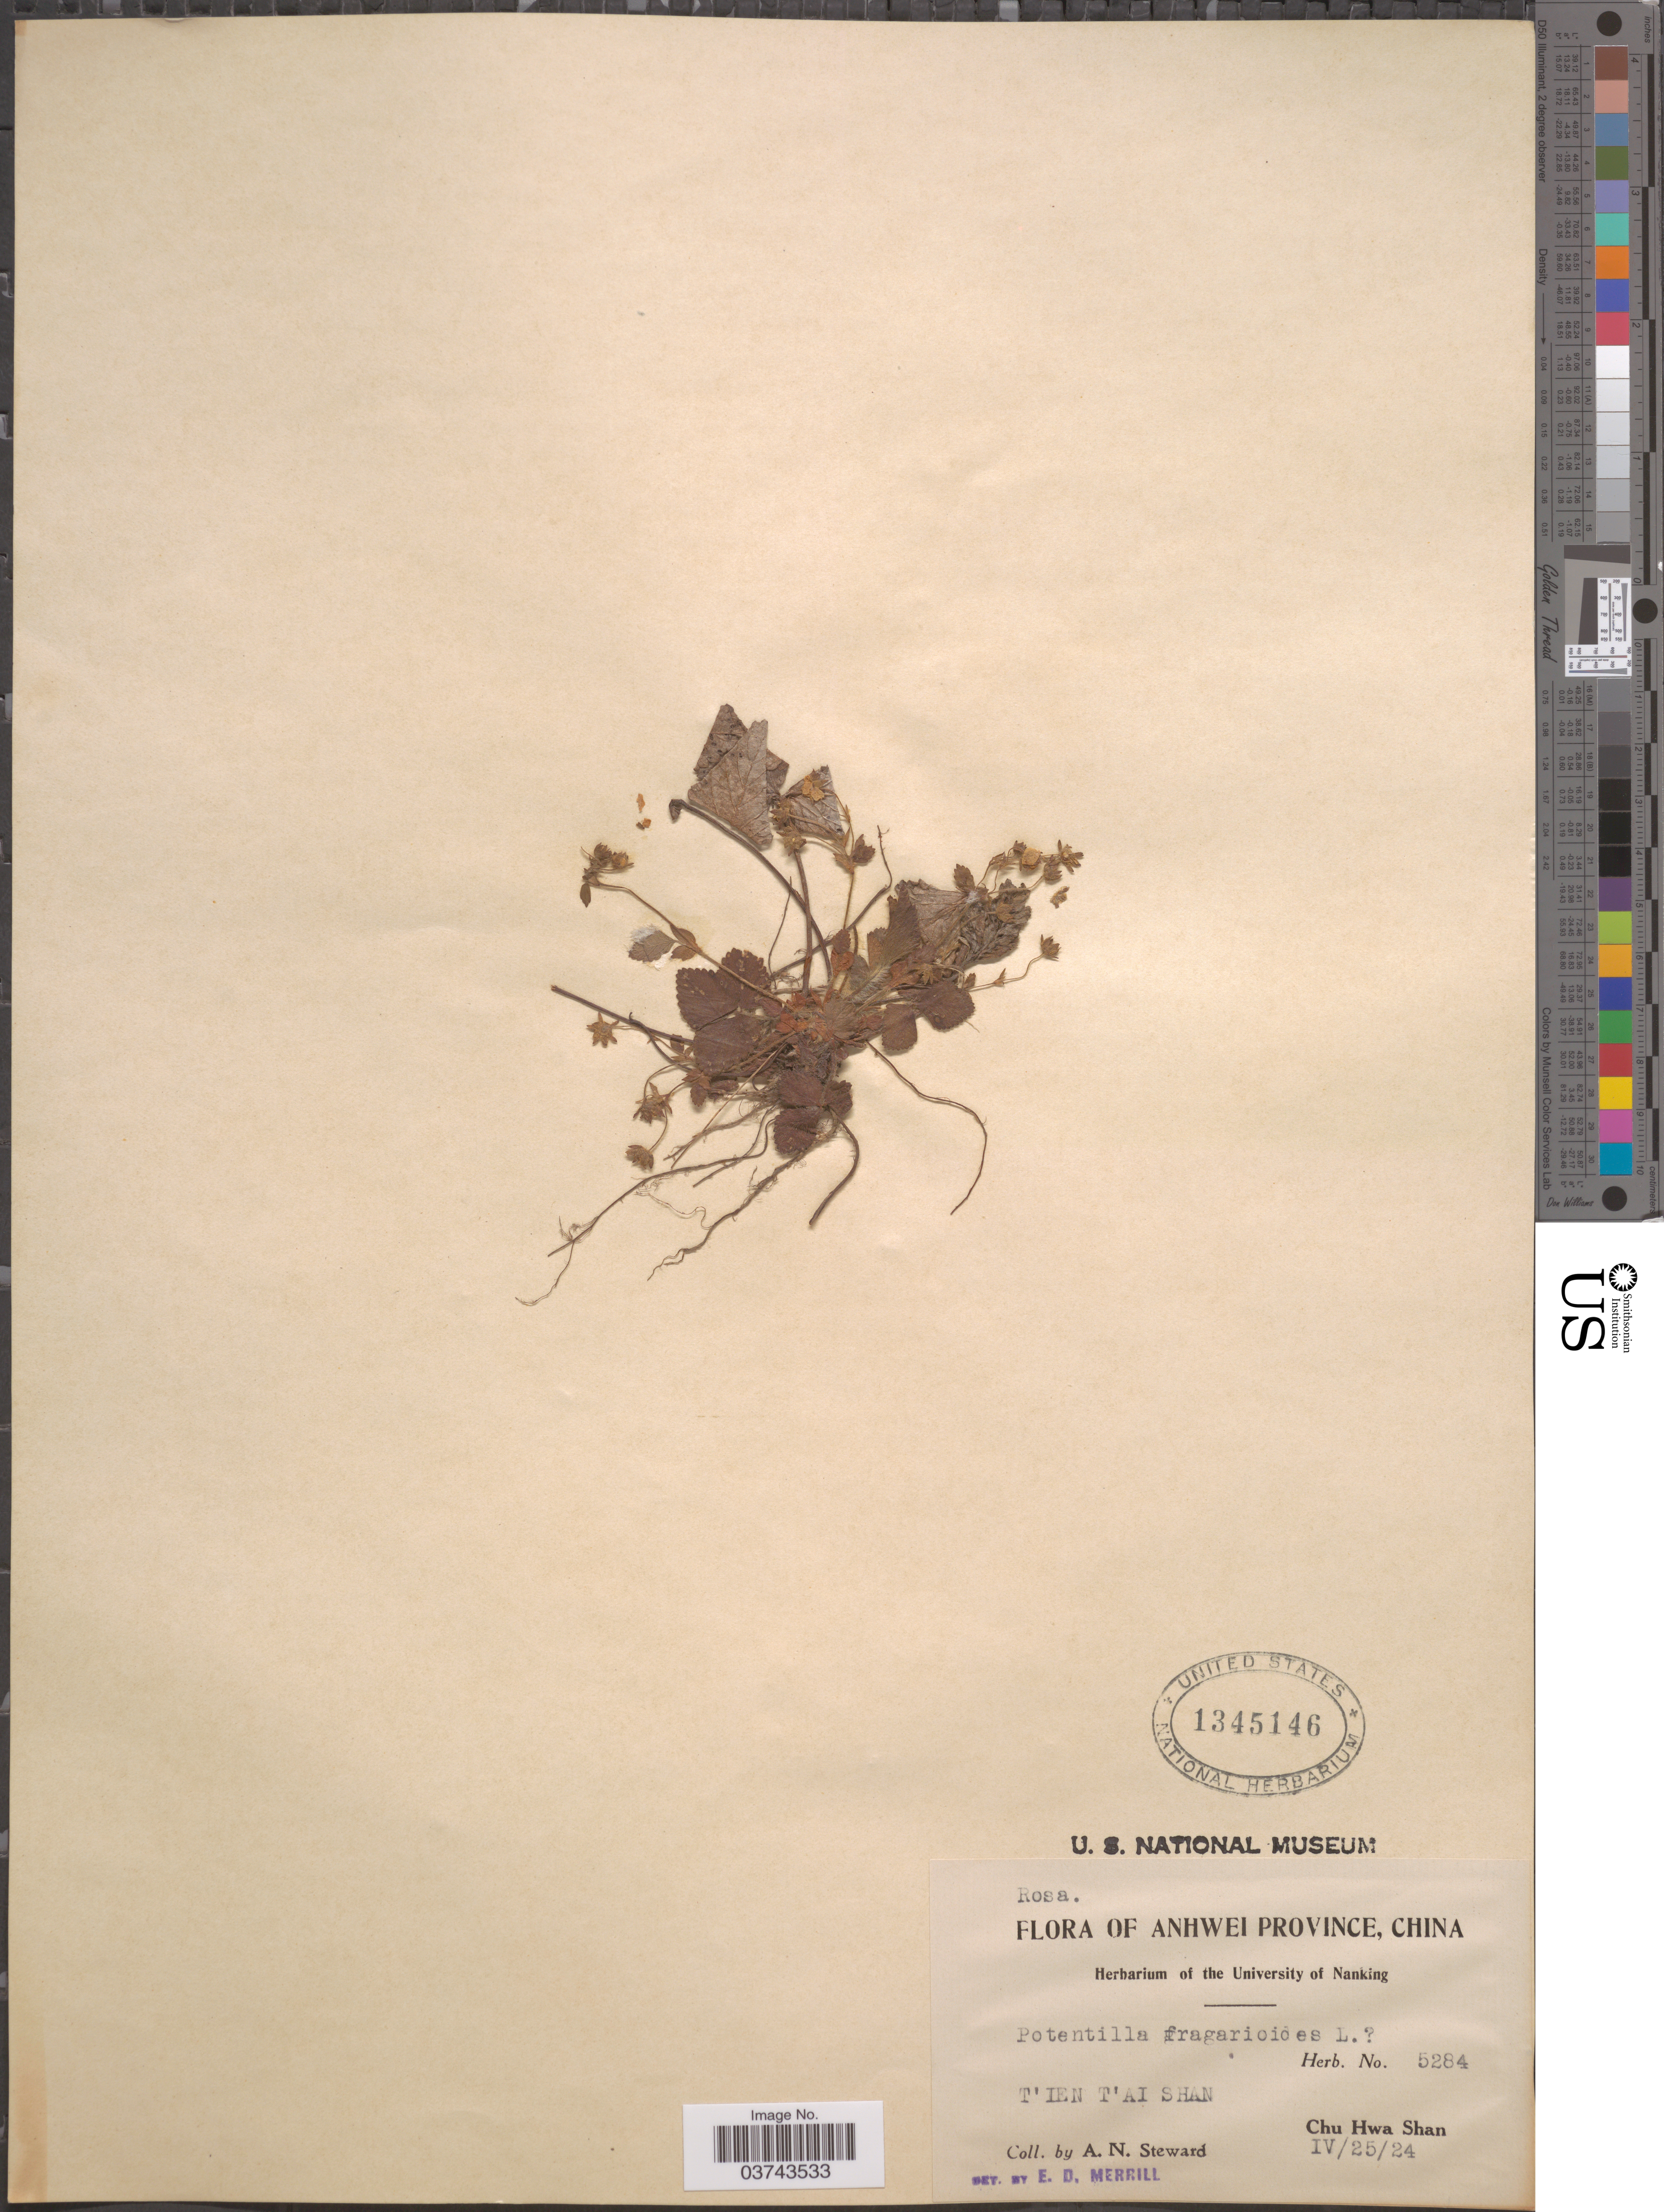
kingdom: Plantae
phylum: Tracheophyta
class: Magnoliopsida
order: Rosales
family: Rosaceae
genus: Potentilla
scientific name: Potentilla fragarioides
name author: L.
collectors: A. N. Steward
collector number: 5284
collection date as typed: Transcribed d/m/y: 25/4/24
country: China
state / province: Anhui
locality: Anhwei Province. T'ien T'ai Shan. Chu Hwa Shan.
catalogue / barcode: US 1345146